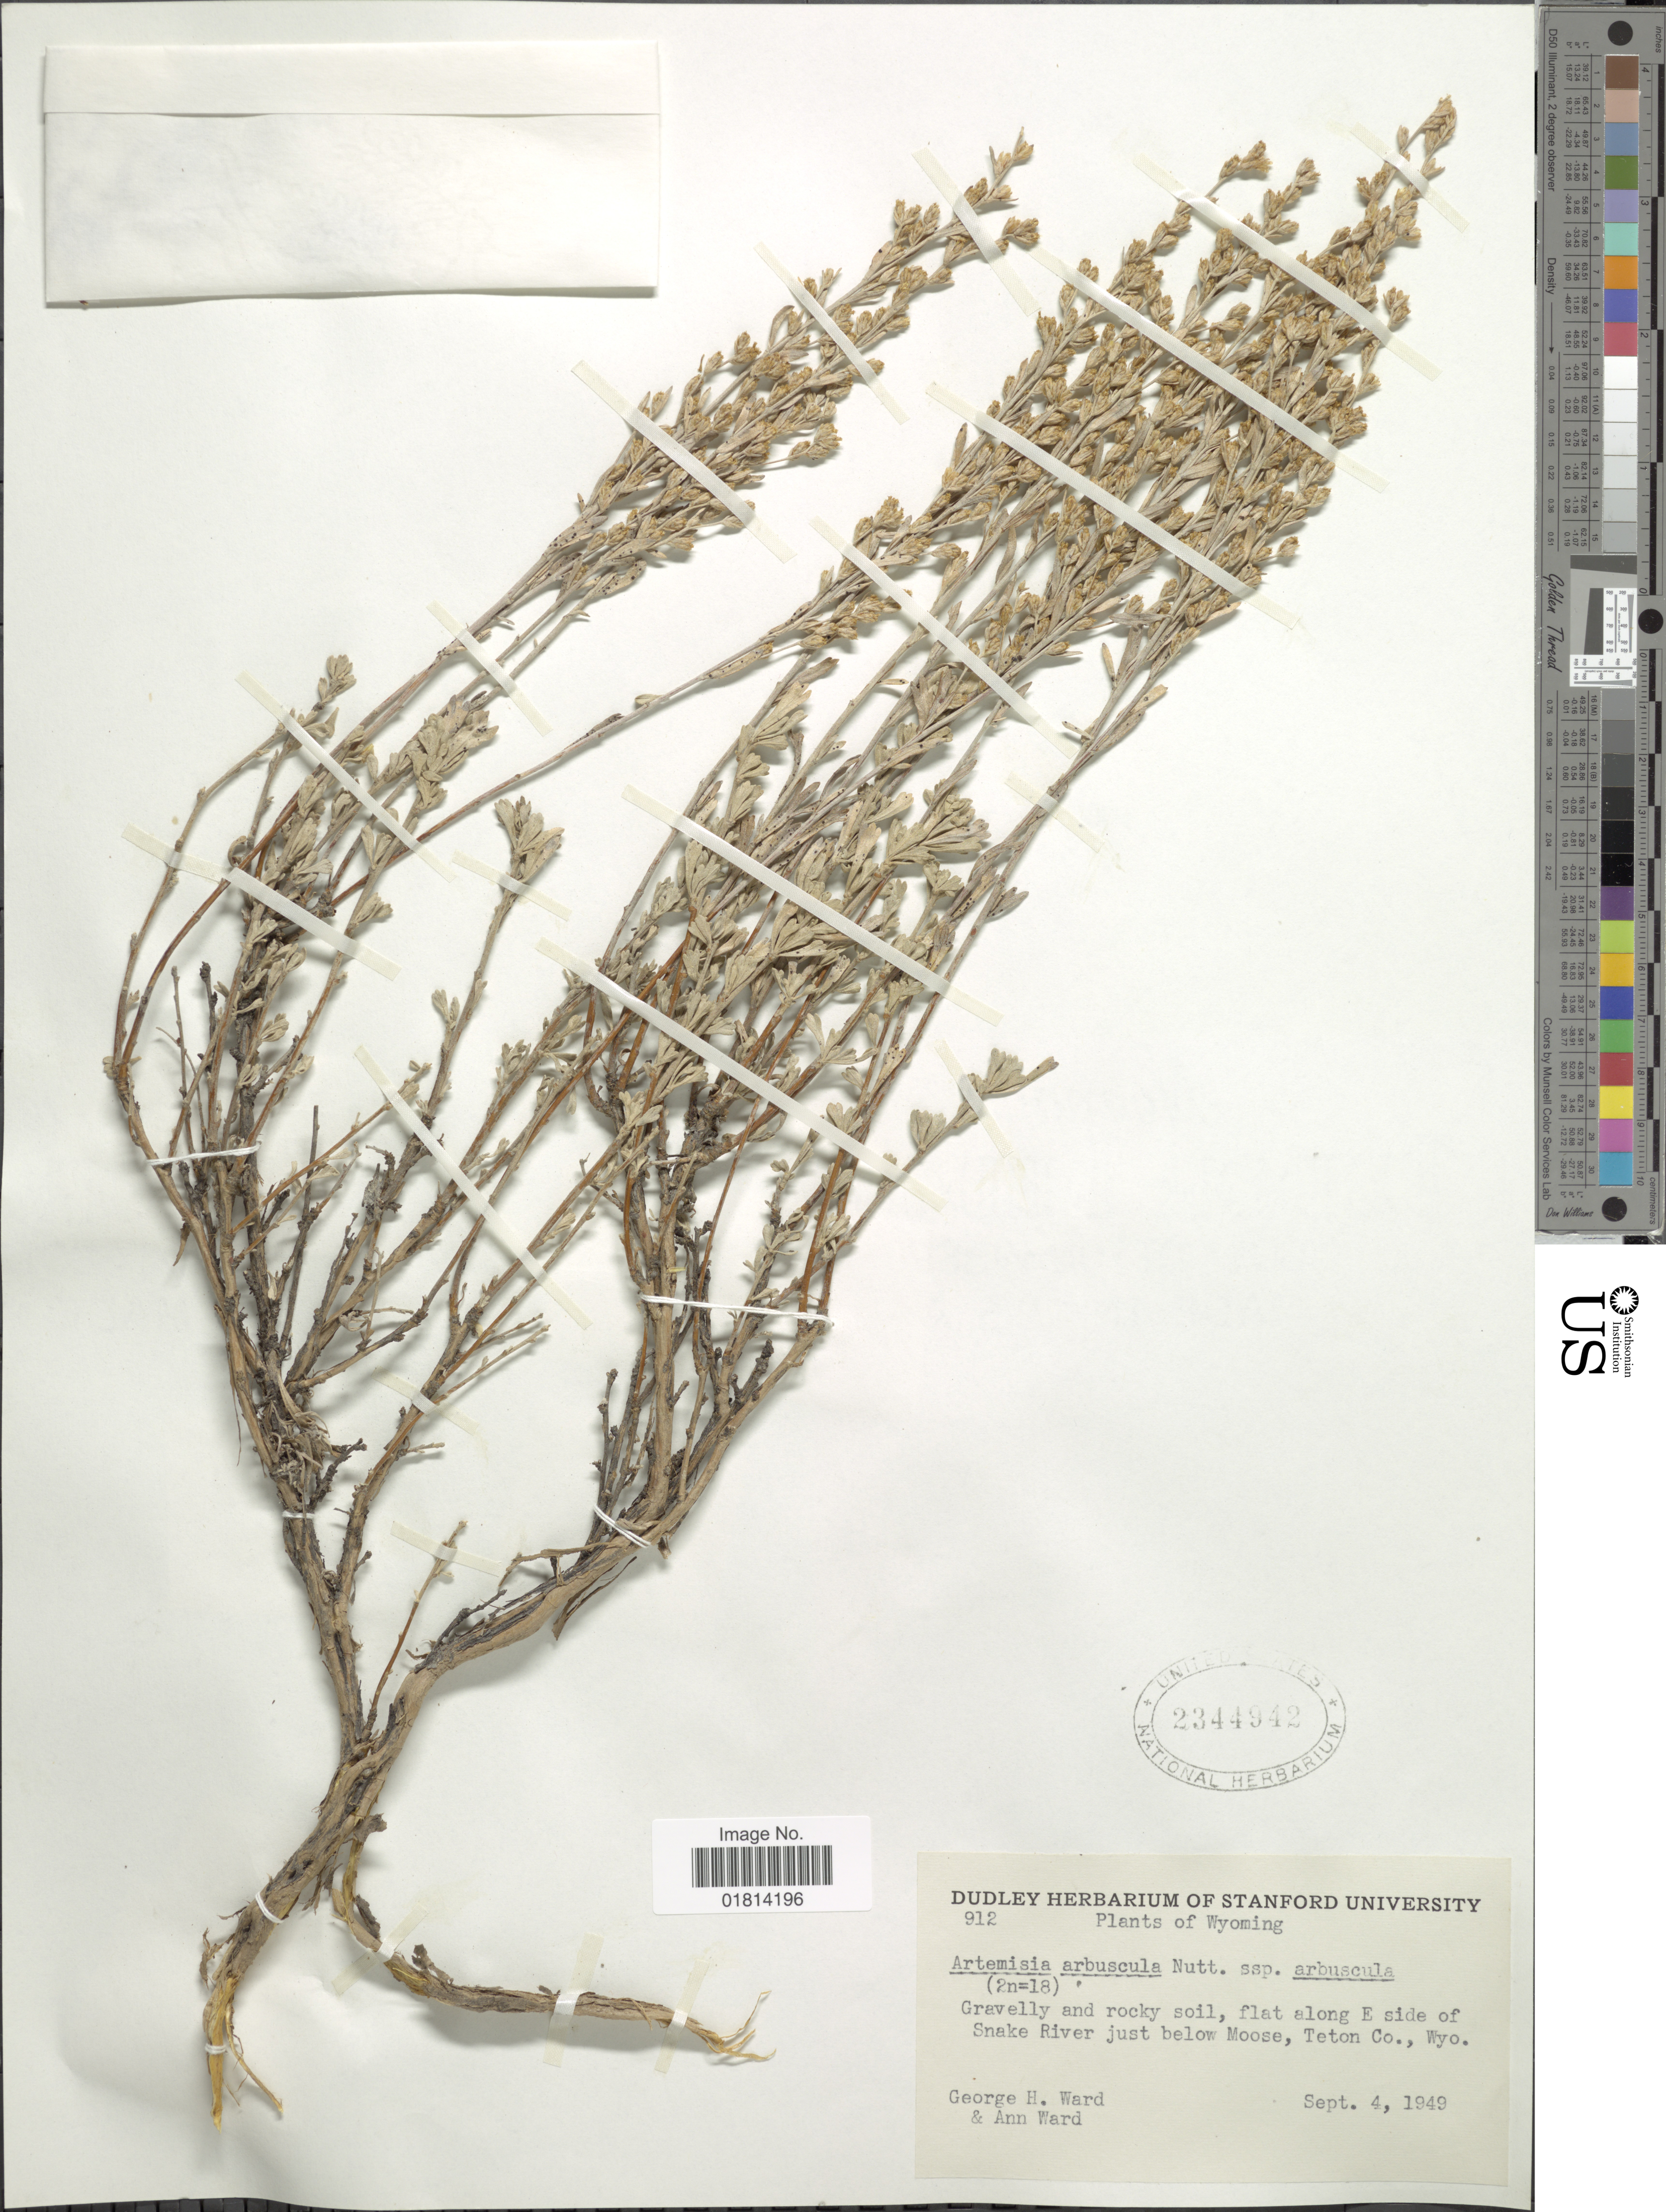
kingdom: Plantae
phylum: Tracheophyta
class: Magnoliopsida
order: Asterales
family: Asteraceae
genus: Artemisia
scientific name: Artemisia arbuscula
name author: Nutt.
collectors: G. H. Ward & A. Ward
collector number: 912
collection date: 1949-09-04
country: United States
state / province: Wyoming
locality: Flat along E side of Snake River just below Moose, Teton Co., Wyo.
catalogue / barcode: US 2344942